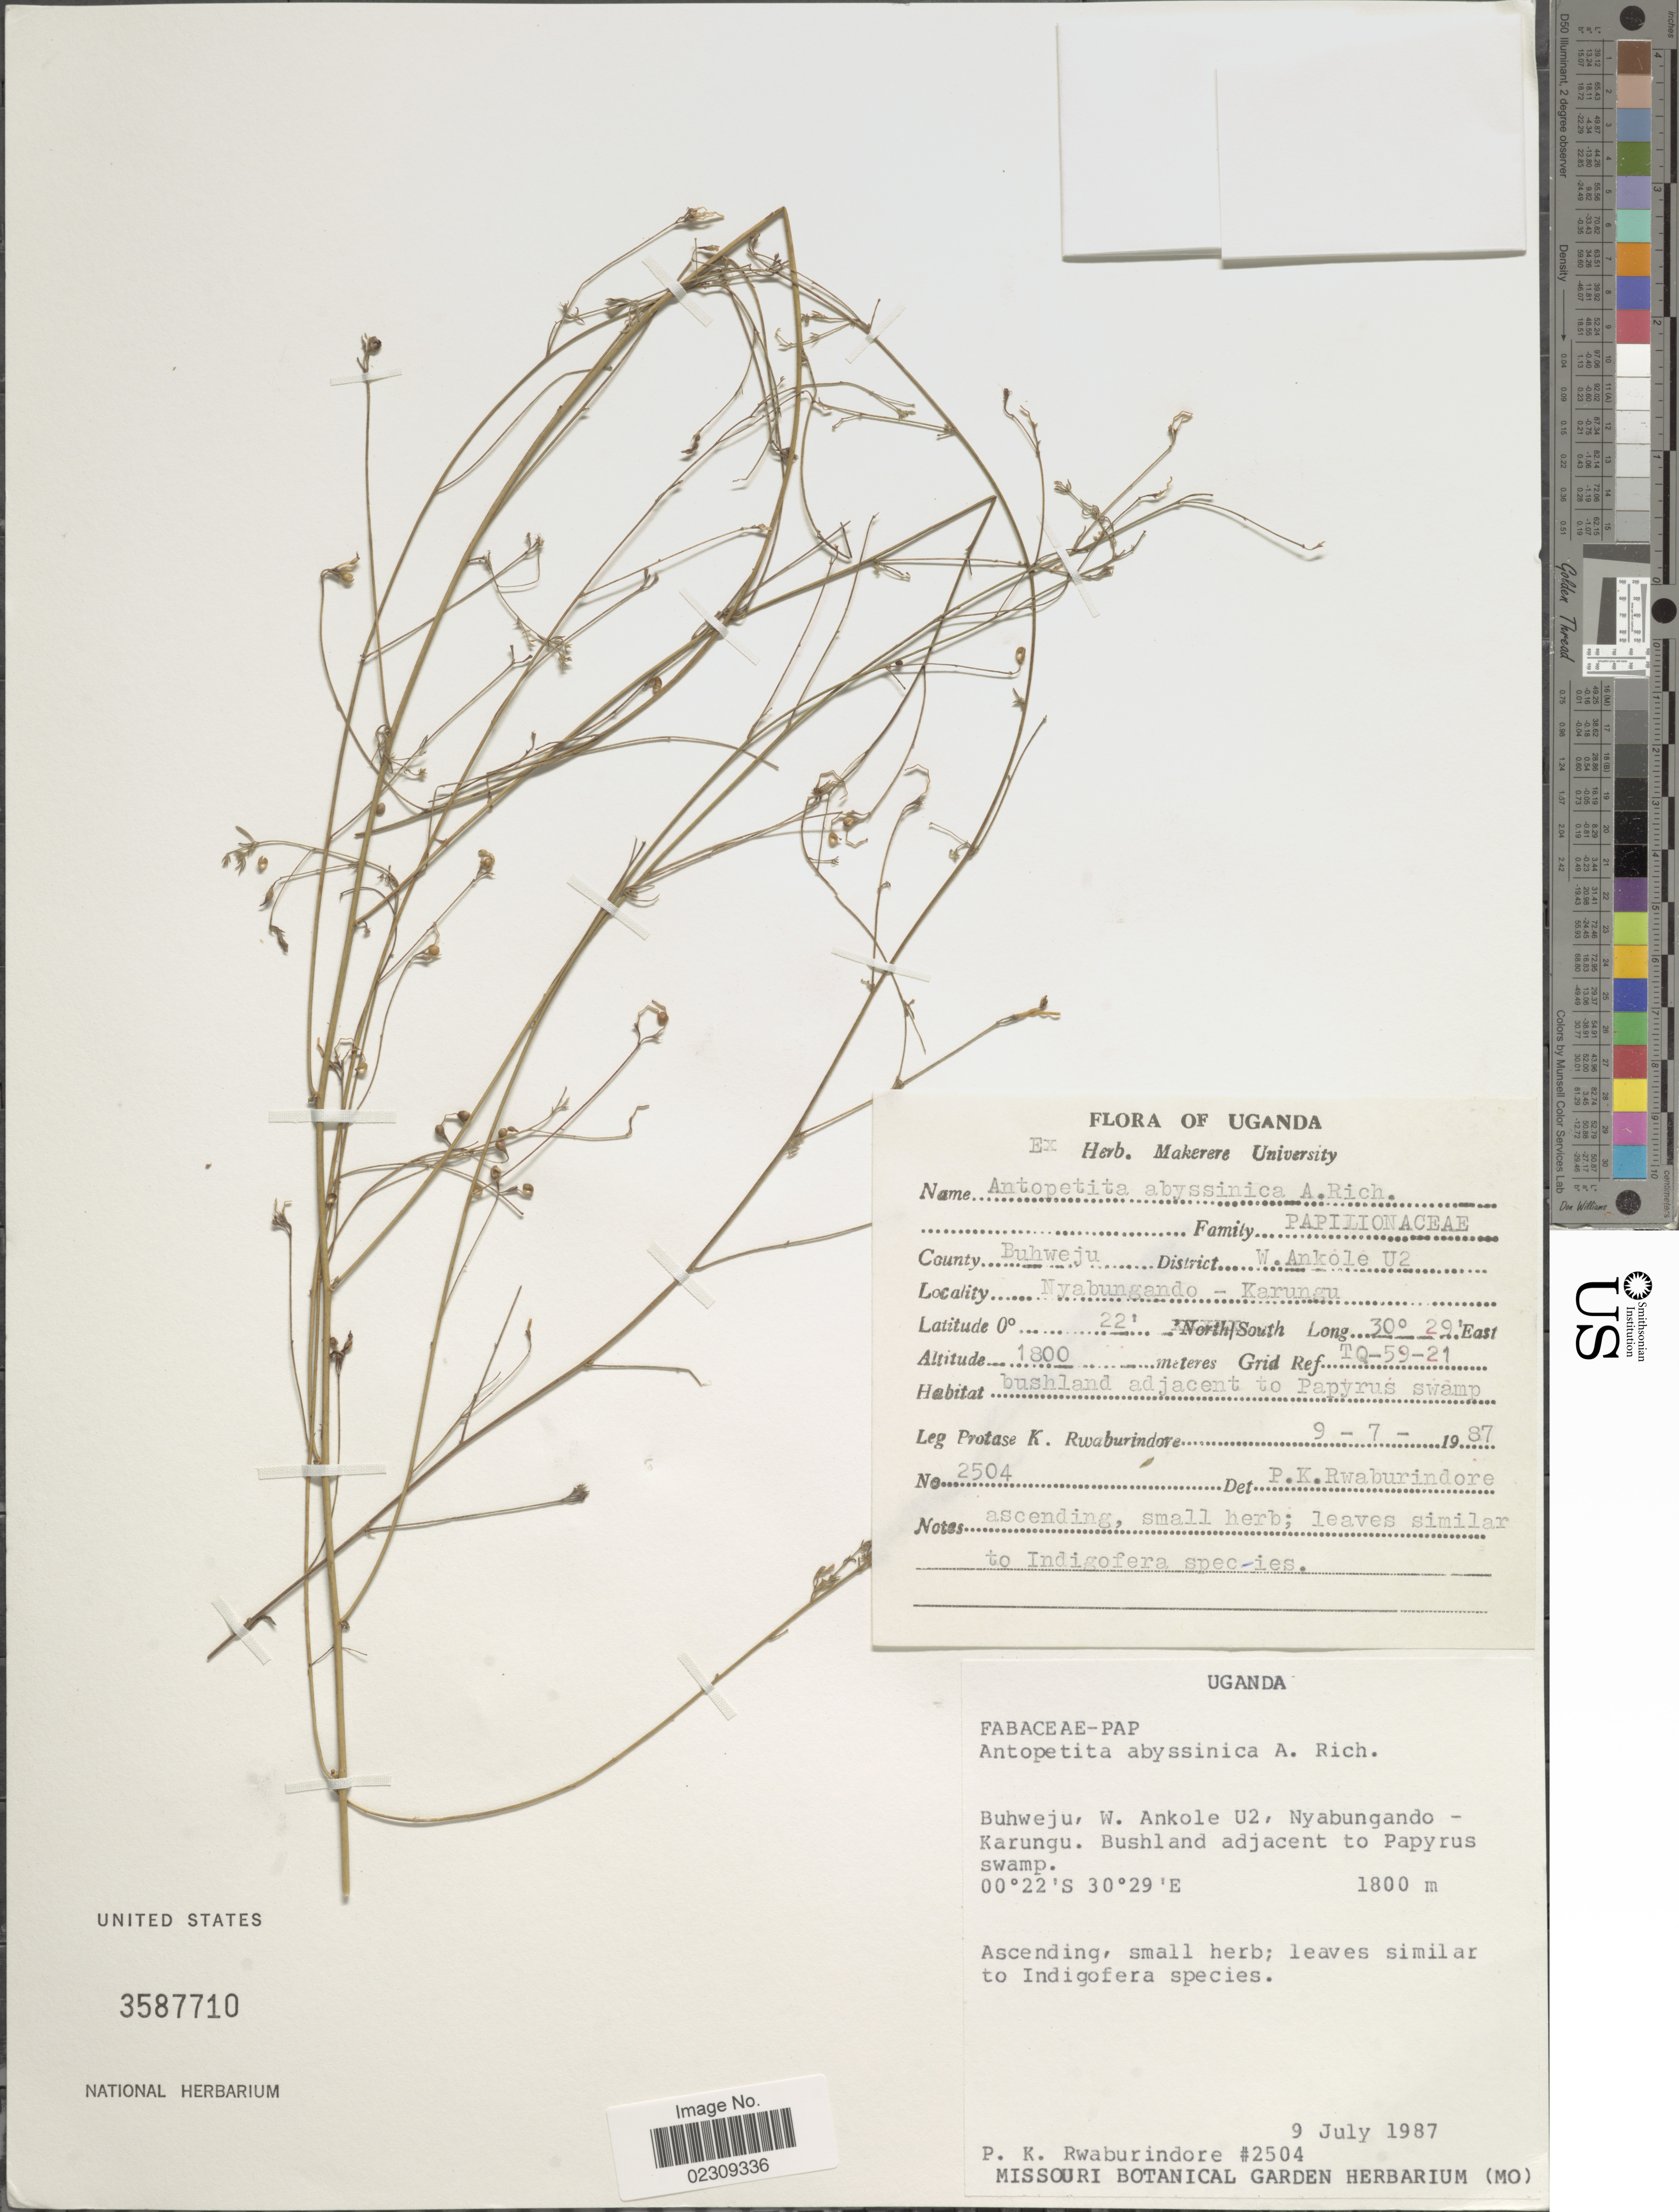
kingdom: Plantae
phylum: Tracheophyta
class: Magnoliopsida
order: Fabales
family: Fabaceae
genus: Antopetitia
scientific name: Antopetitia abyssinica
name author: A. Rich.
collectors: P. Rwaburindore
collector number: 2504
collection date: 1987-07-09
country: Uganda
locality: Buhweju, W. Ankole U2, Nyabungando, Karungu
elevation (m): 1800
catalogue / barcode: US 3587710